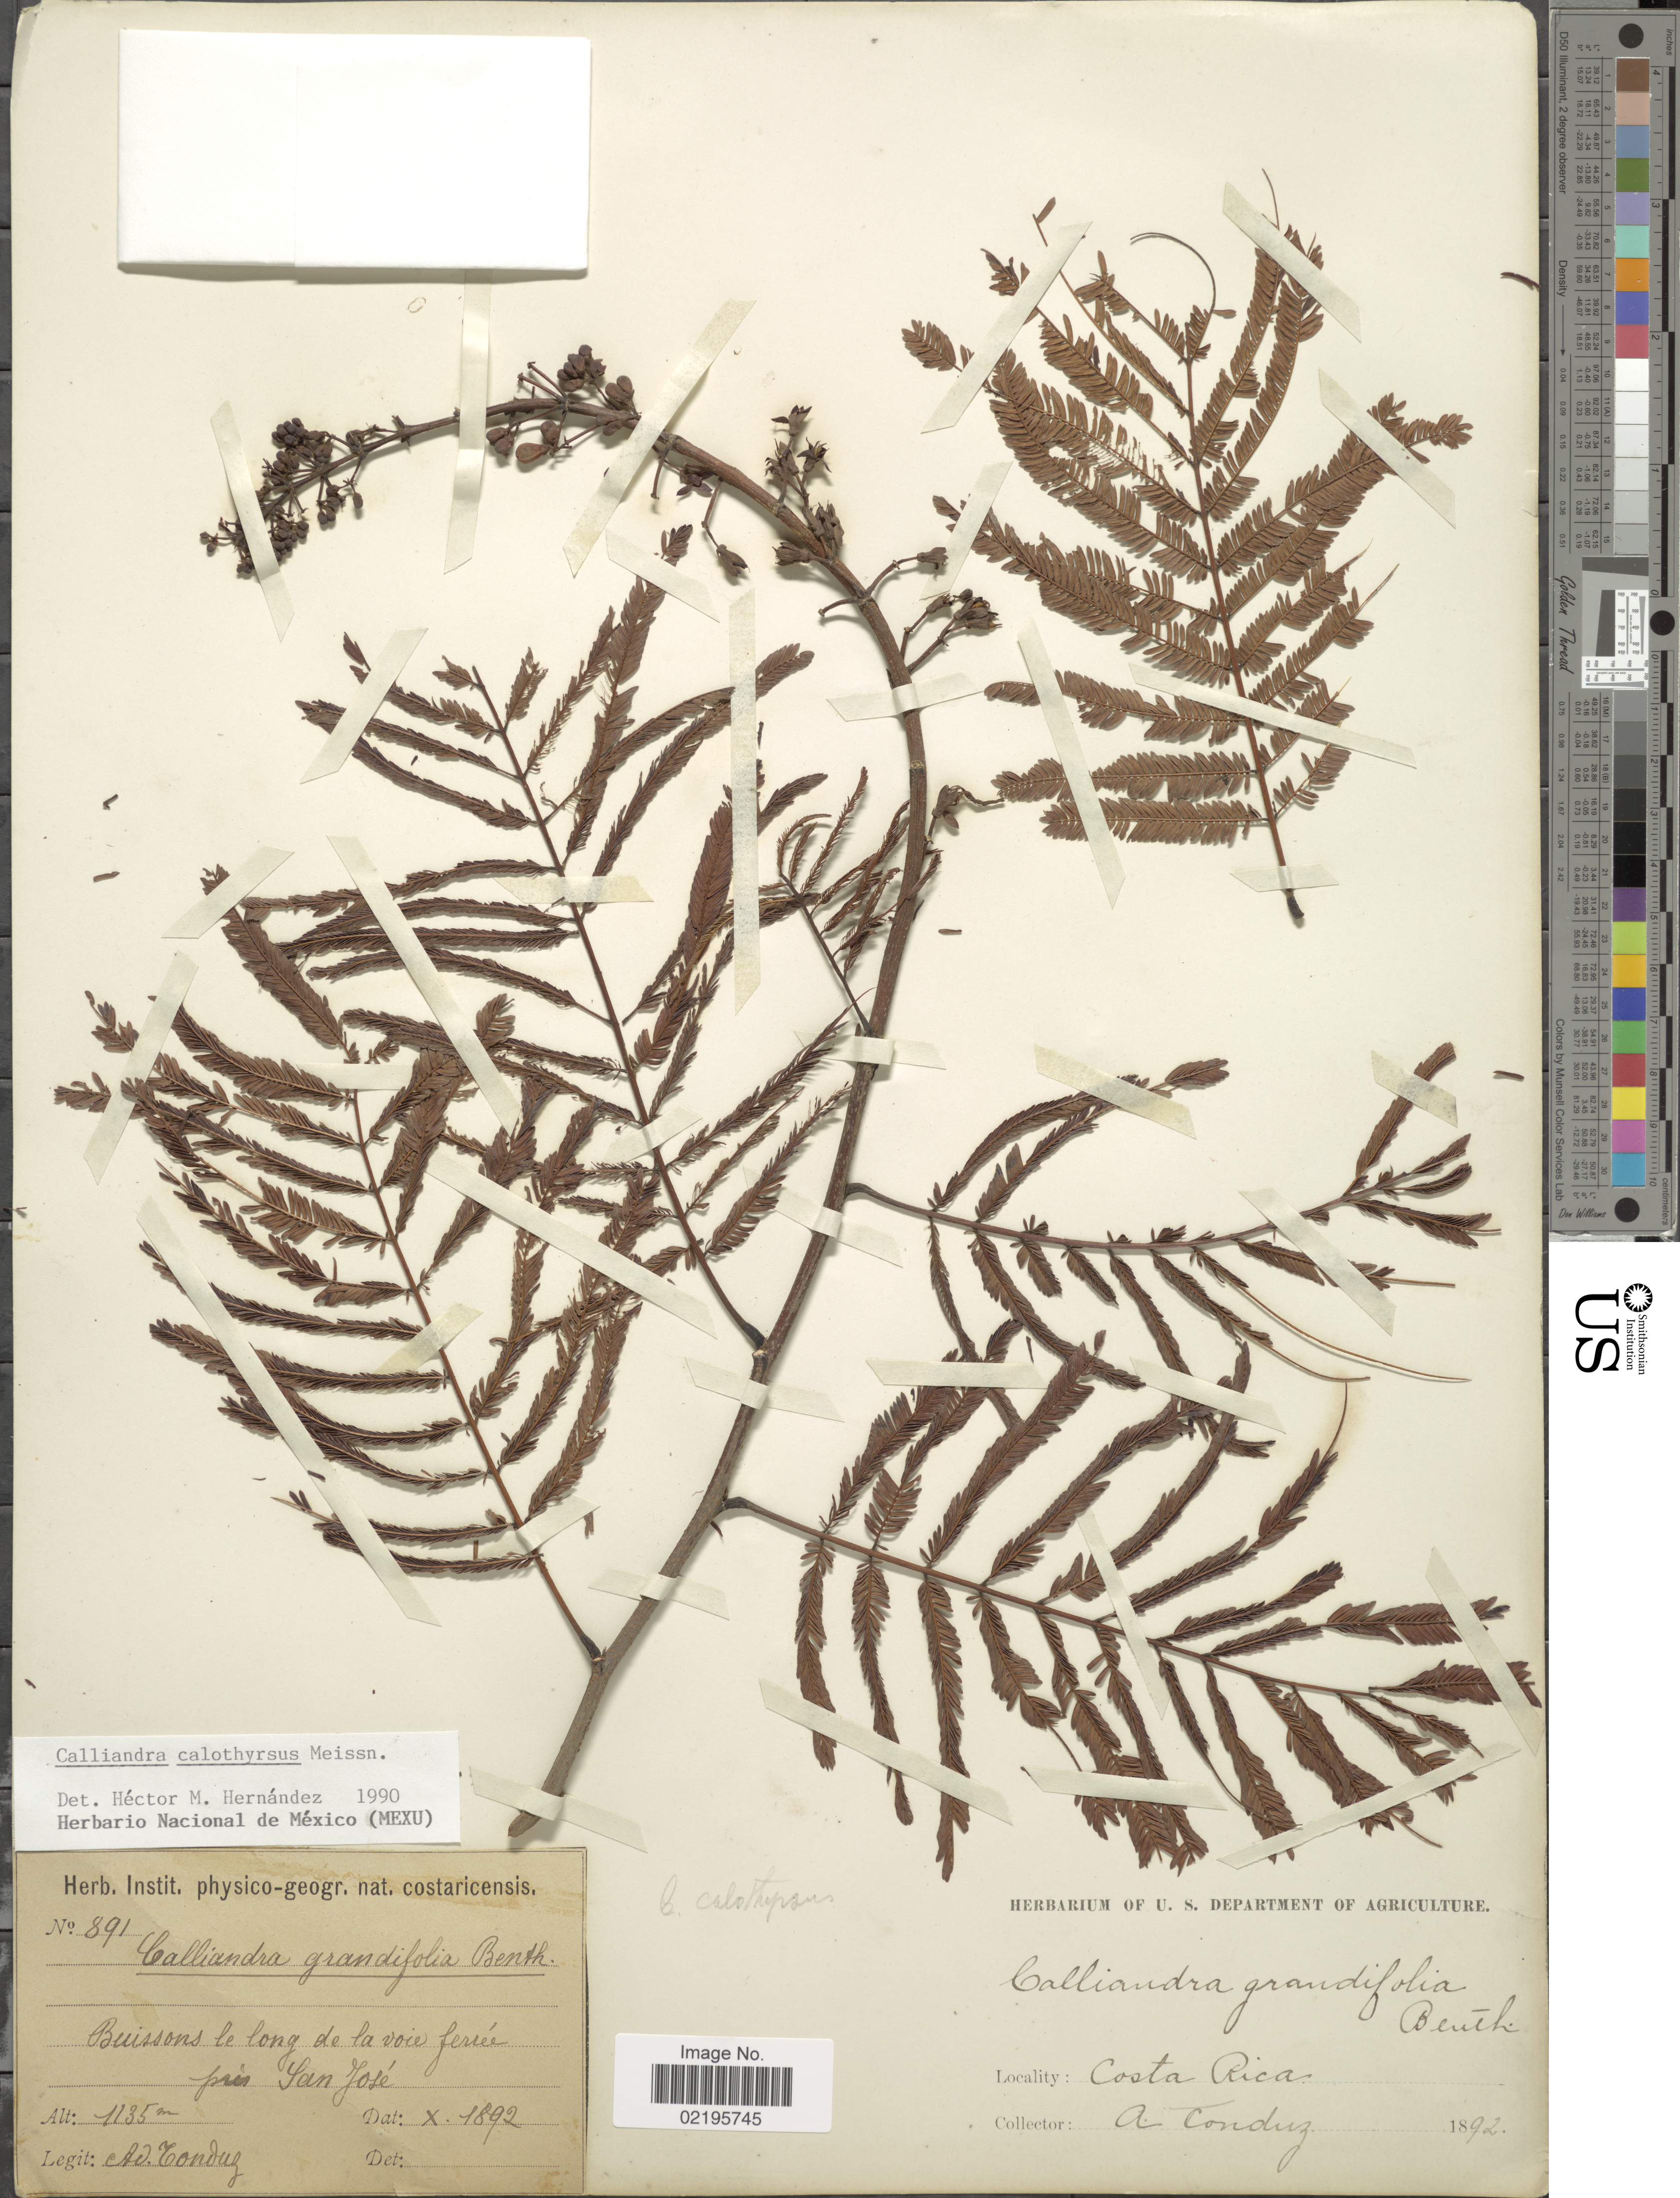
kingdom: Plantae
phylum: Tracheophyta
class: Magnoliopsida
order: Fabales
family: Fabaceae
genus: Calliandra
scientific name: Calliandra calothyrsus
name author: Meisn.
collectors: A. Tonduz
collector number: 891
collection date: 1892-10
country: Costa Rica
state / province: San José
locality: Buissons le long de la voie ferree pres San Jose.